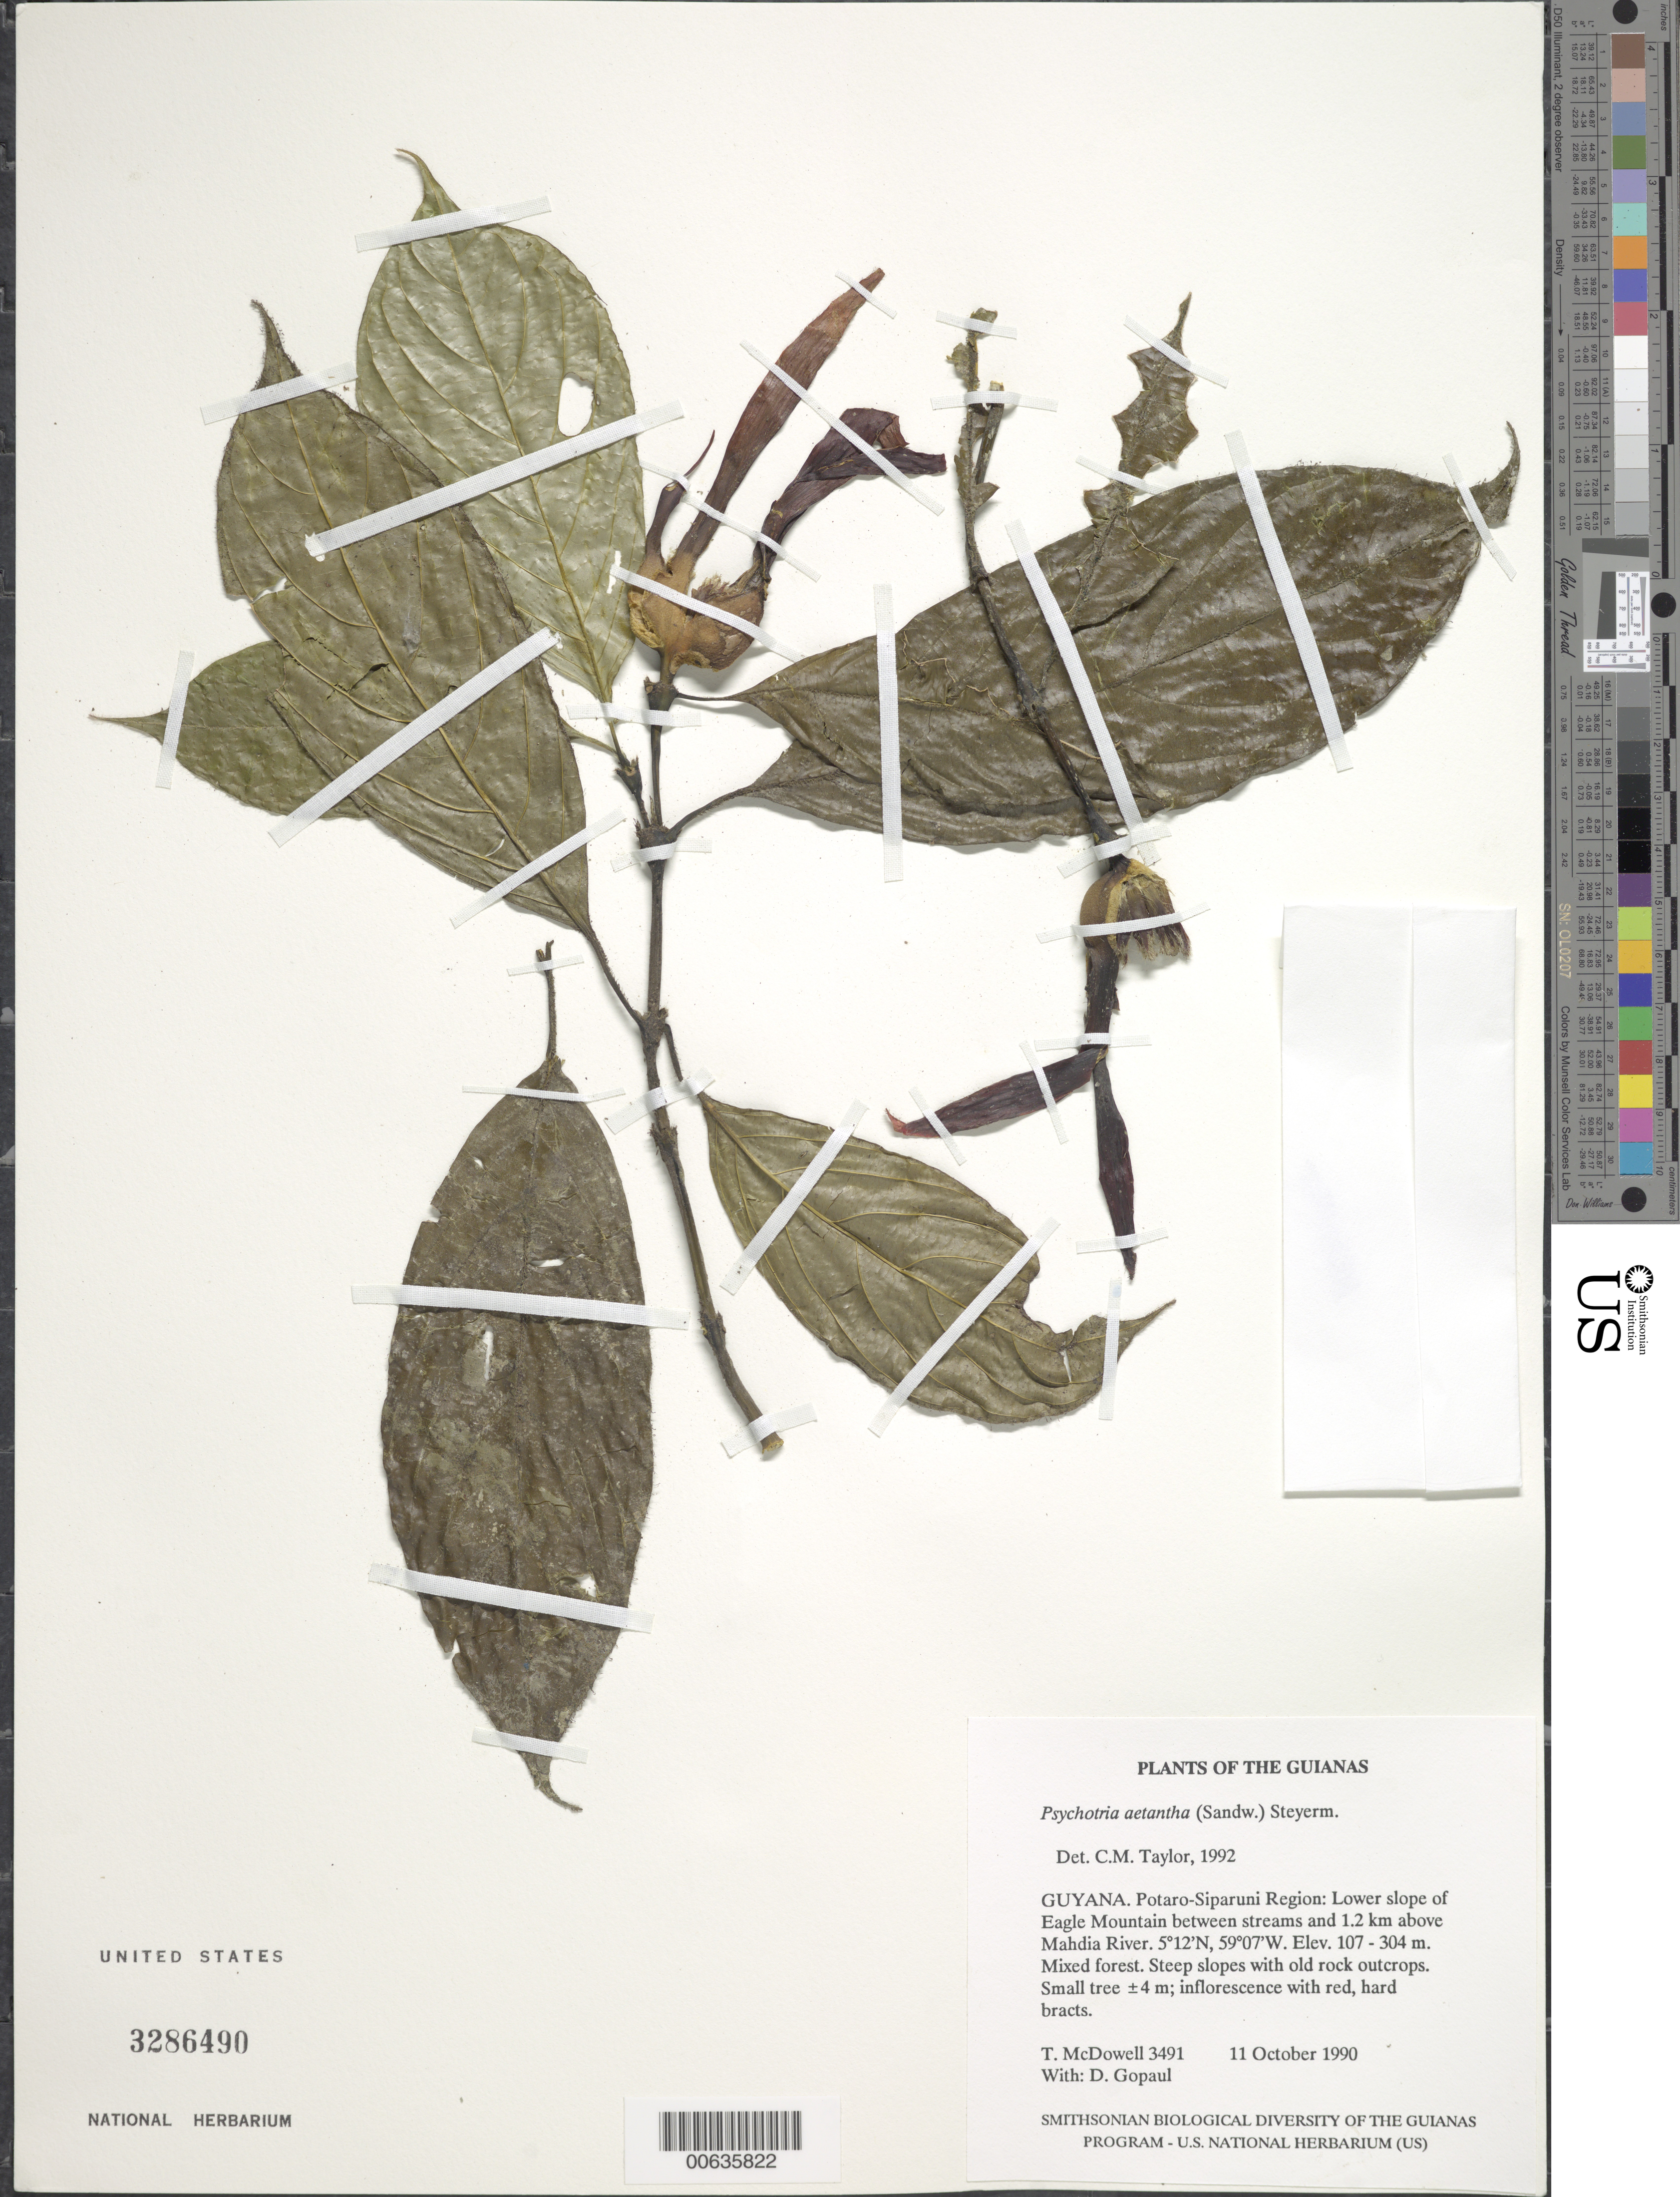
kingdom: Plantae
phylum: Tracheophyta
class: Magnoliopsida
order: Gentianales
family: Rubiaceae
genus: Palicourea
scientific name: Palicourea aetantha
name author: (Sandw.) Delprete & J.H. Kirkbr.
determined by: Kirkbride, J. H., Jr.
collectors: T. McDowell & D. Gopaul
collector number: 3491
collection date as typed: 11 October 1990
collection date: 1990-10-11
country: Guyana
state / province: Potaro-Siparuni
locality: Lower slope of Eagle Mountain between streams and 1.2 km above Mahdia River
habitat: Mixed forest. Steep slopes with old rock outcrops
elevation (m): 107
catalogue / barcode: US 3286490